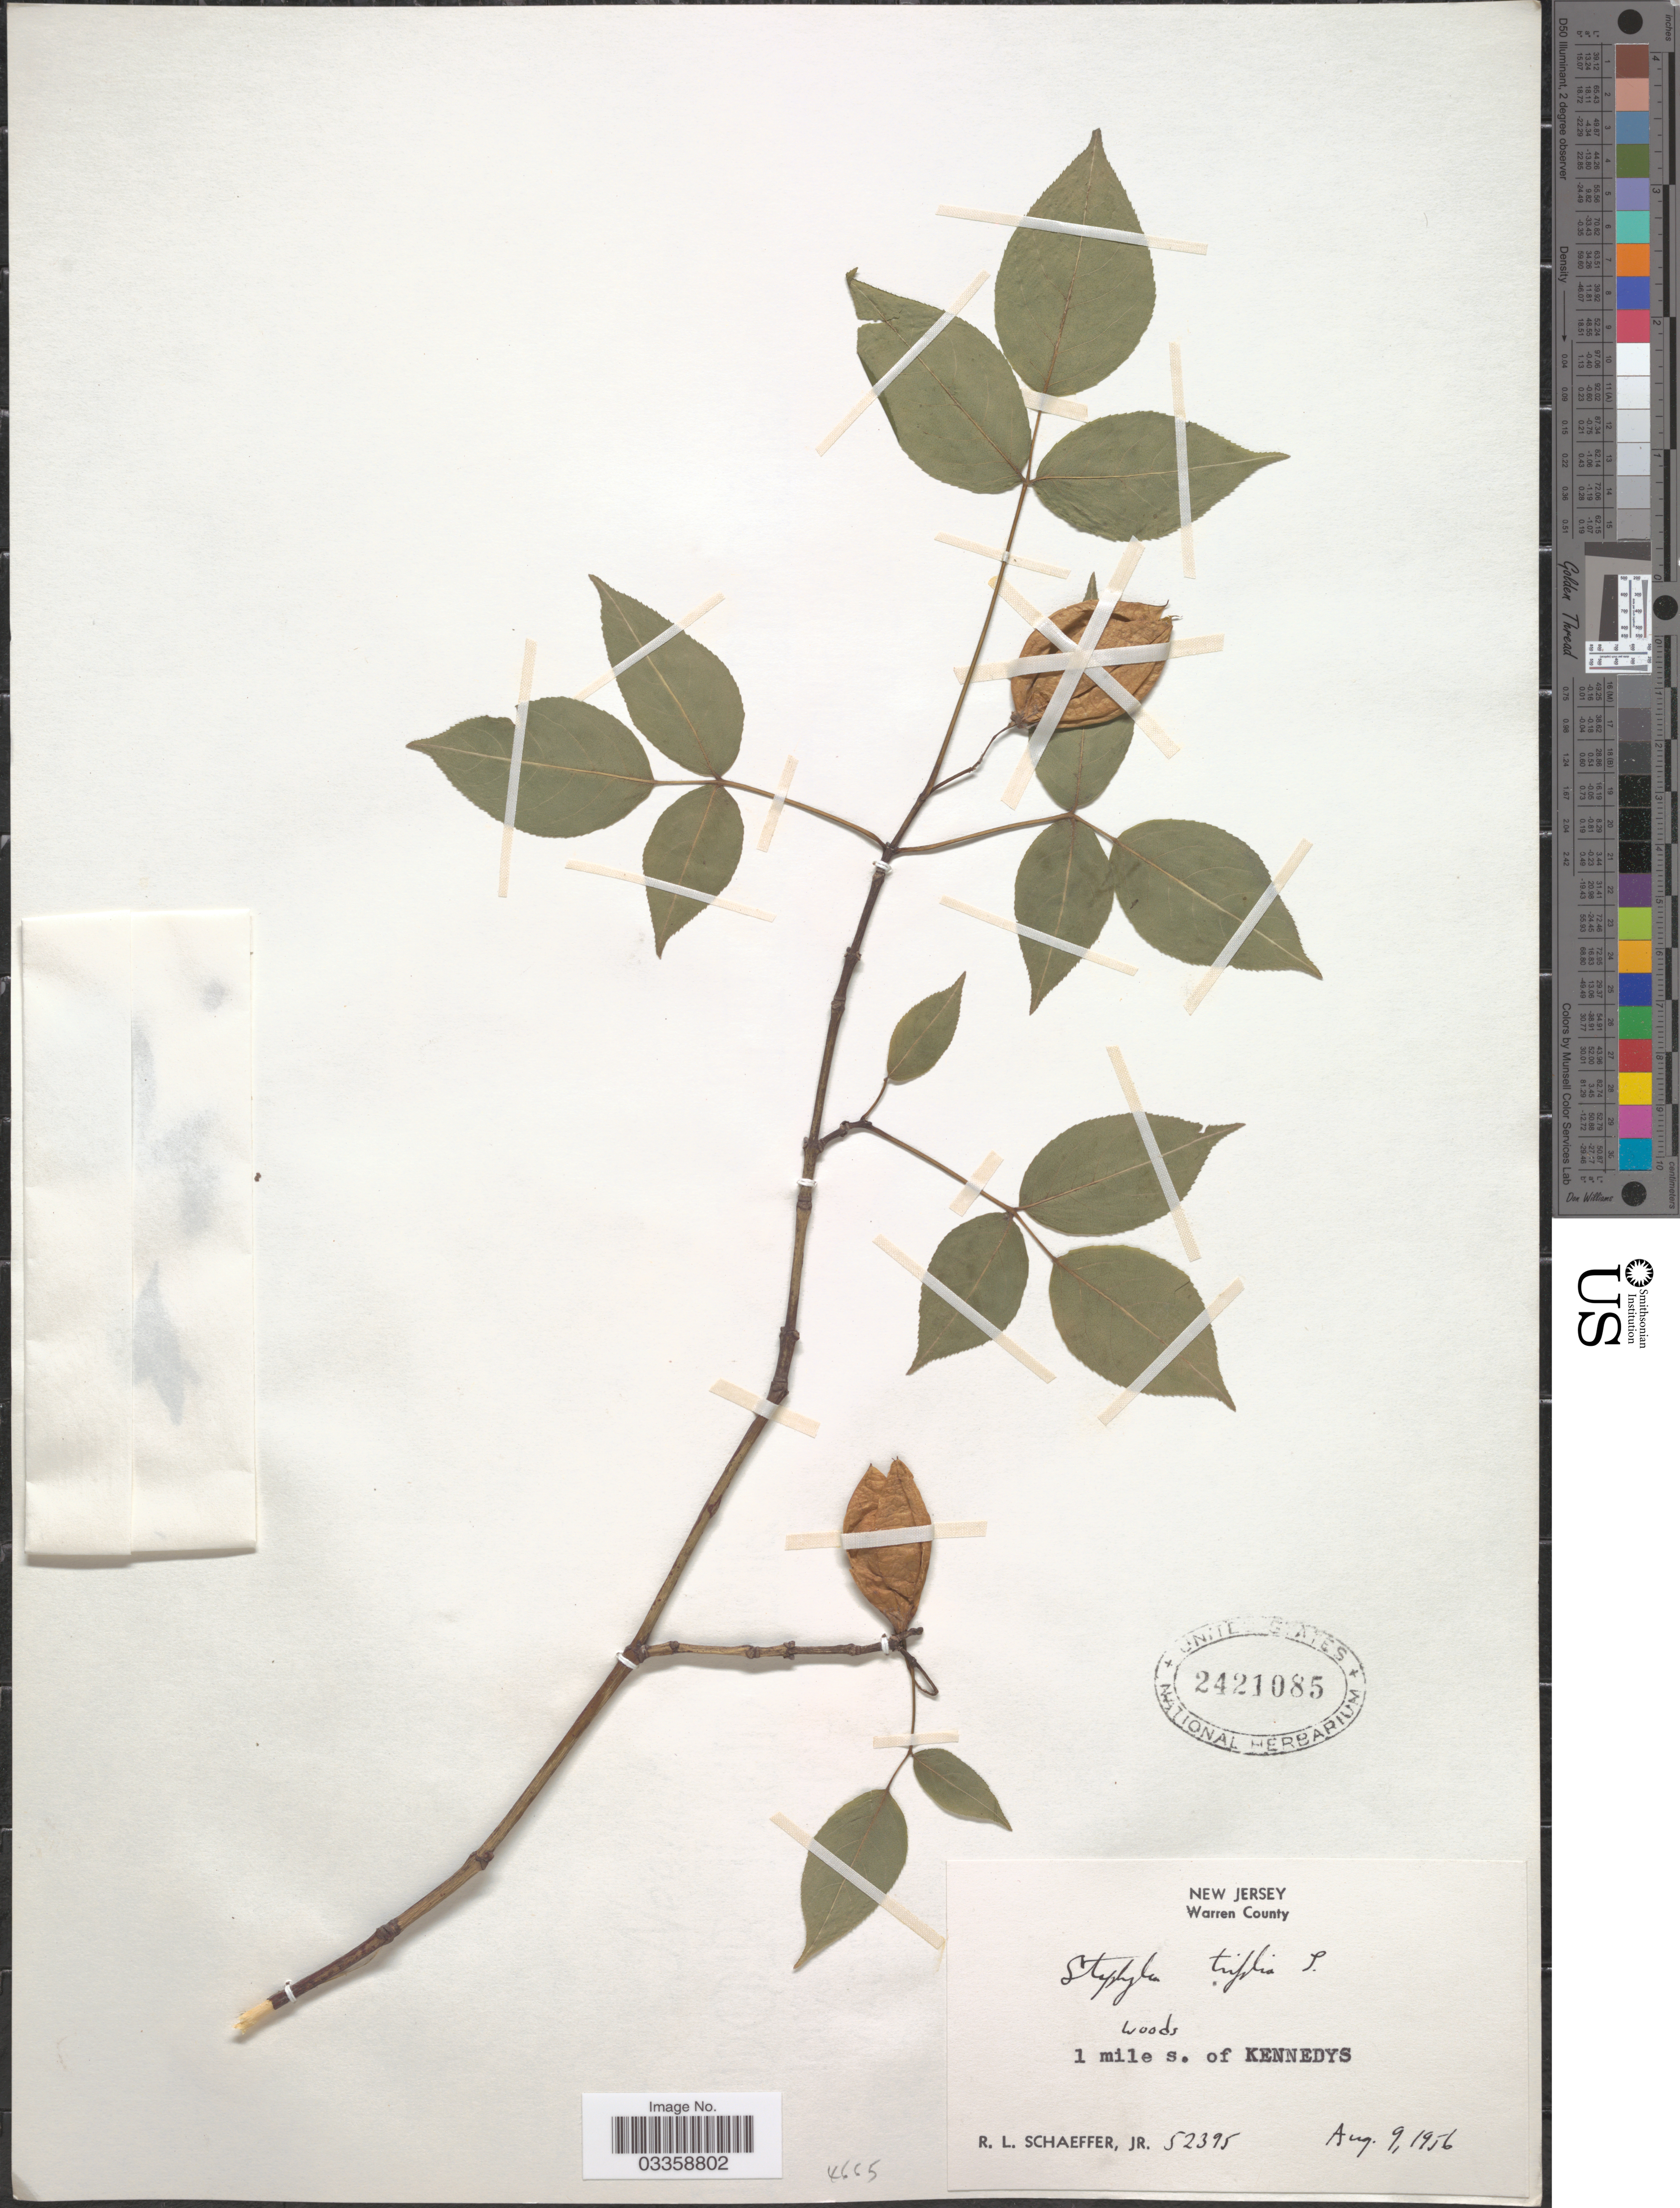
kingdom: Plantae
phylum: Tracheophyta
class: Magnoliopsida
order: Crossosomatales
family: Staphyleaceae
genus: Staphylea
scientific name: Staphylea trifolia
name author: L.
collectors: R. L. Schaeffer Jr.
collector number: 52395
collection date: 1956-08-09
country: United States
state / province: New Jersey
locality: Warren County. 1 mile s. of Kennedy's.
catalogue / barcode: US 2421085